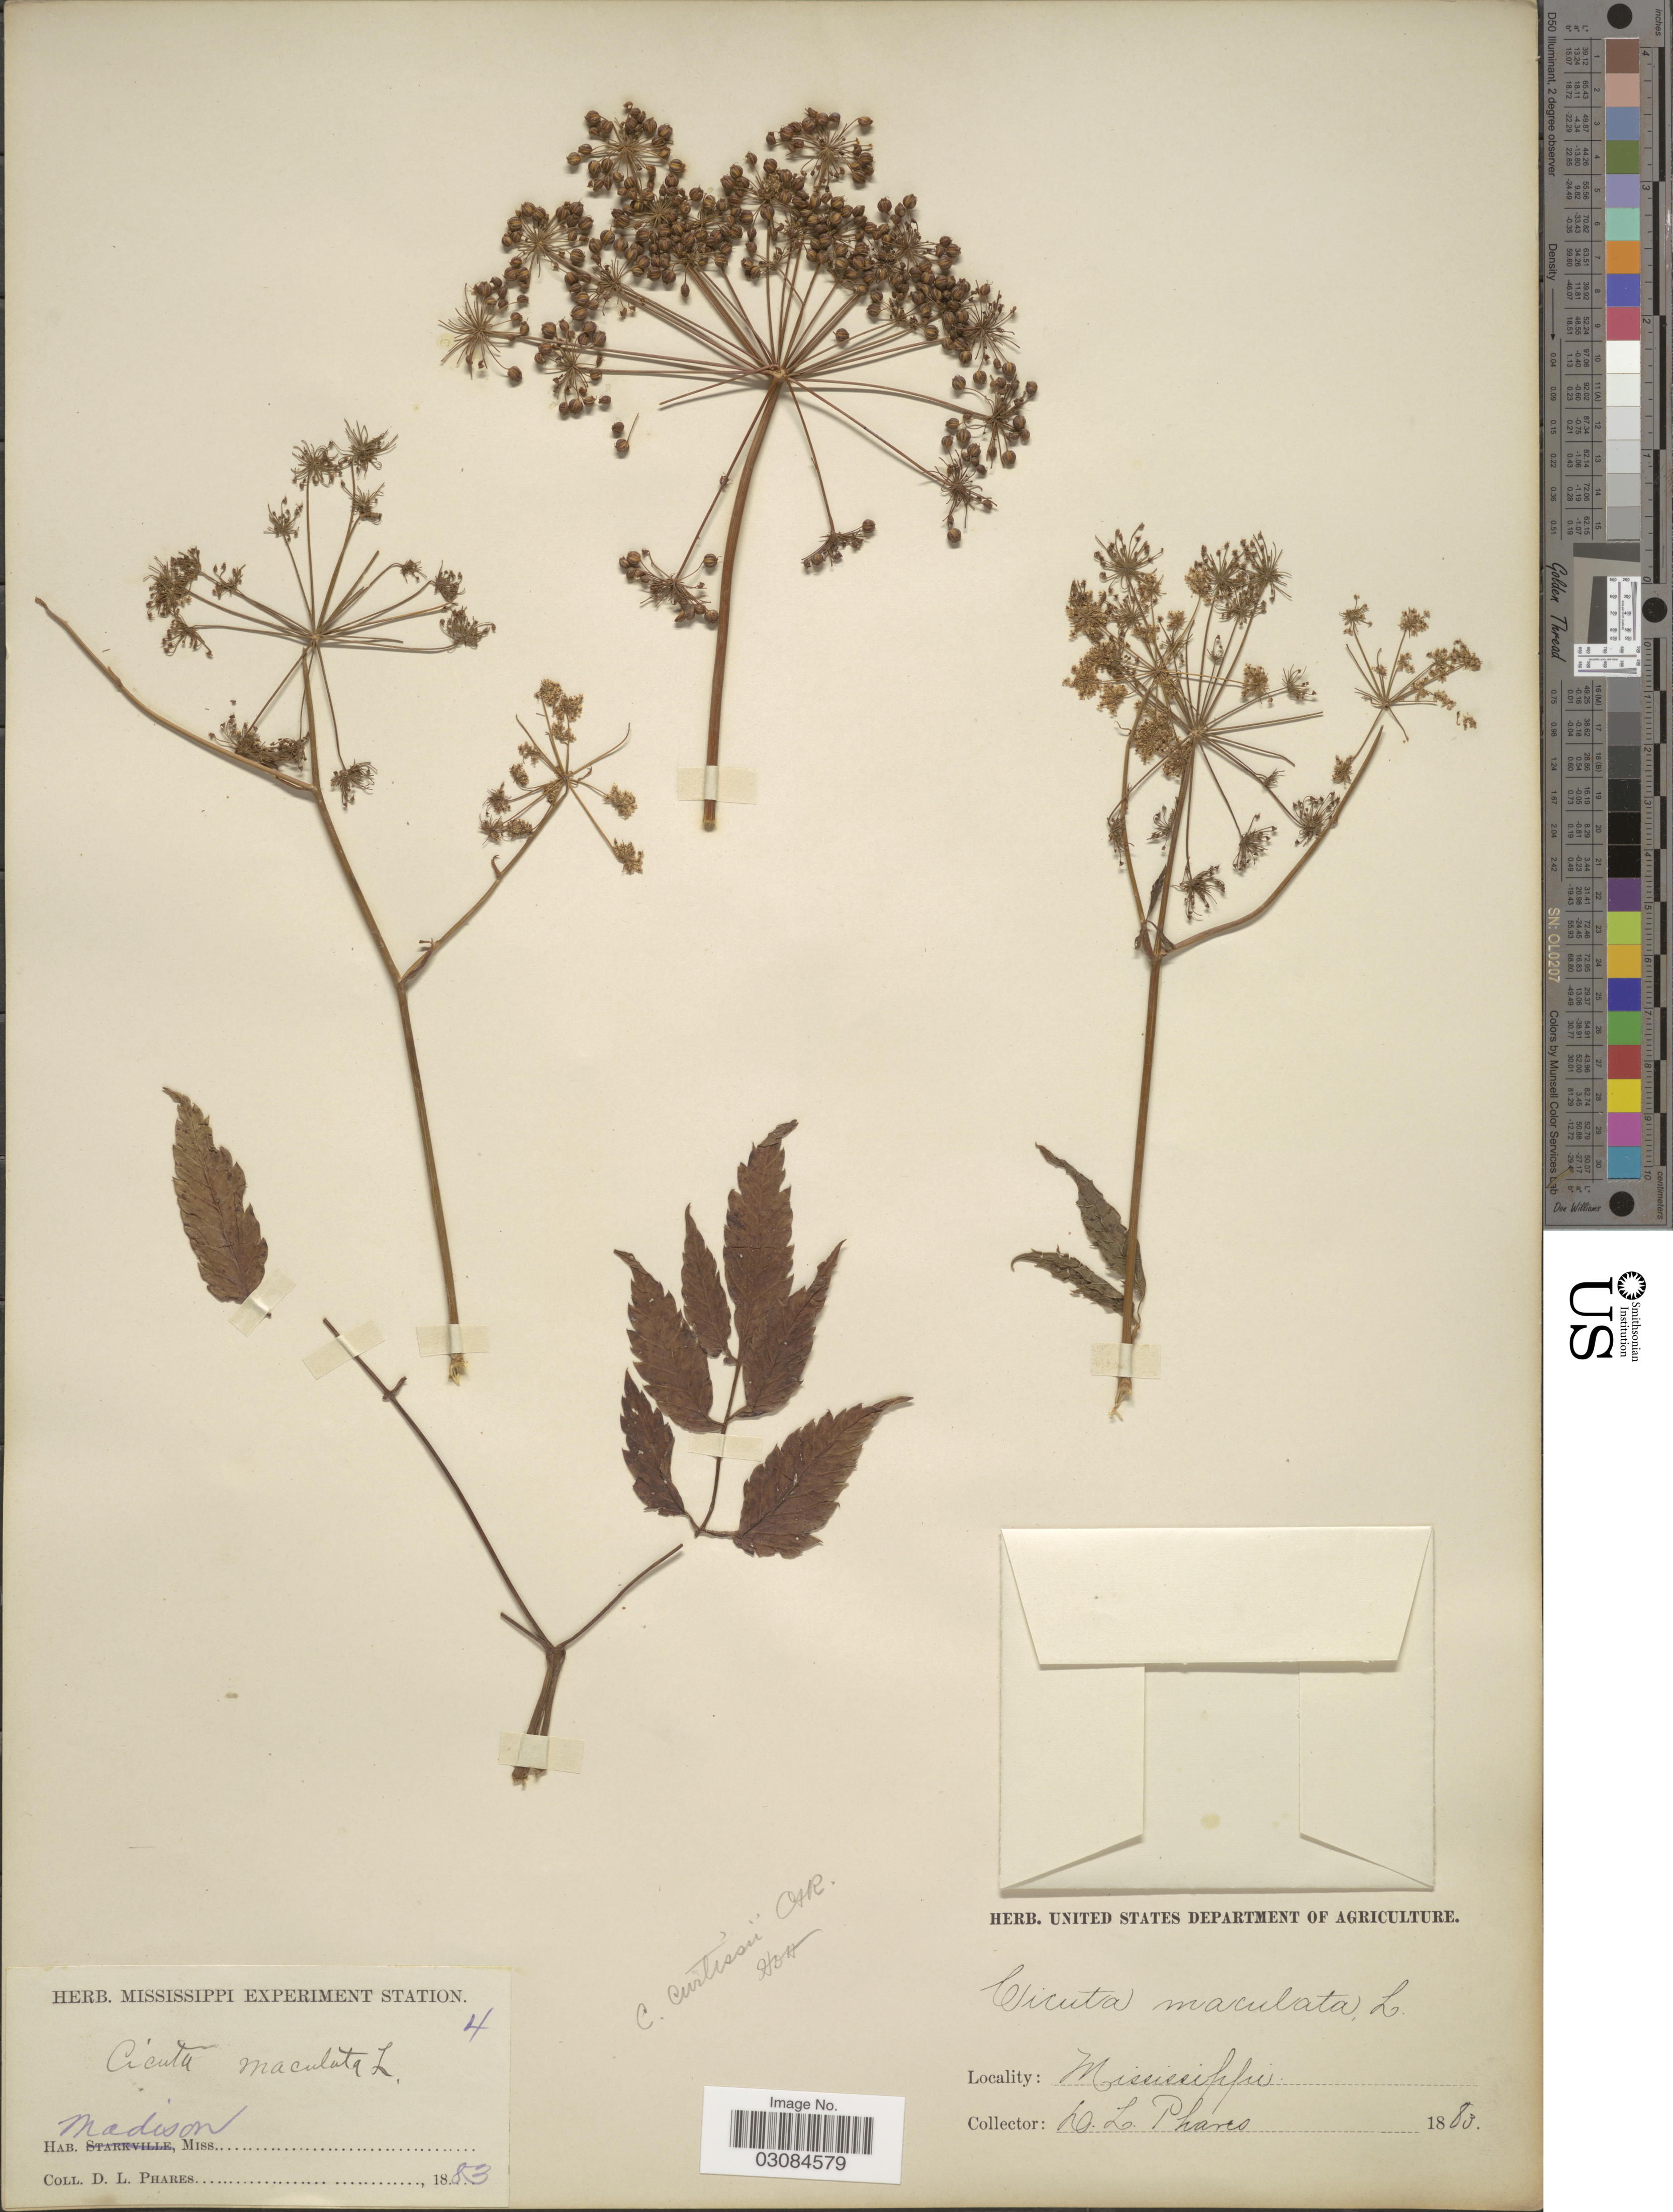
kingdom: Plantae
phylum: Tracheophyta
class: Magnoliopsida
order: Apiales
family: Apiaceae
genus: Cicuta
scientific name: Cicuta mexicana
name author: J.M. Coult. & Rose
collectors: D. Phares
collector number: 4?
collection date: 1883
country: United States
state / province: Mississippi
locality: Madison.